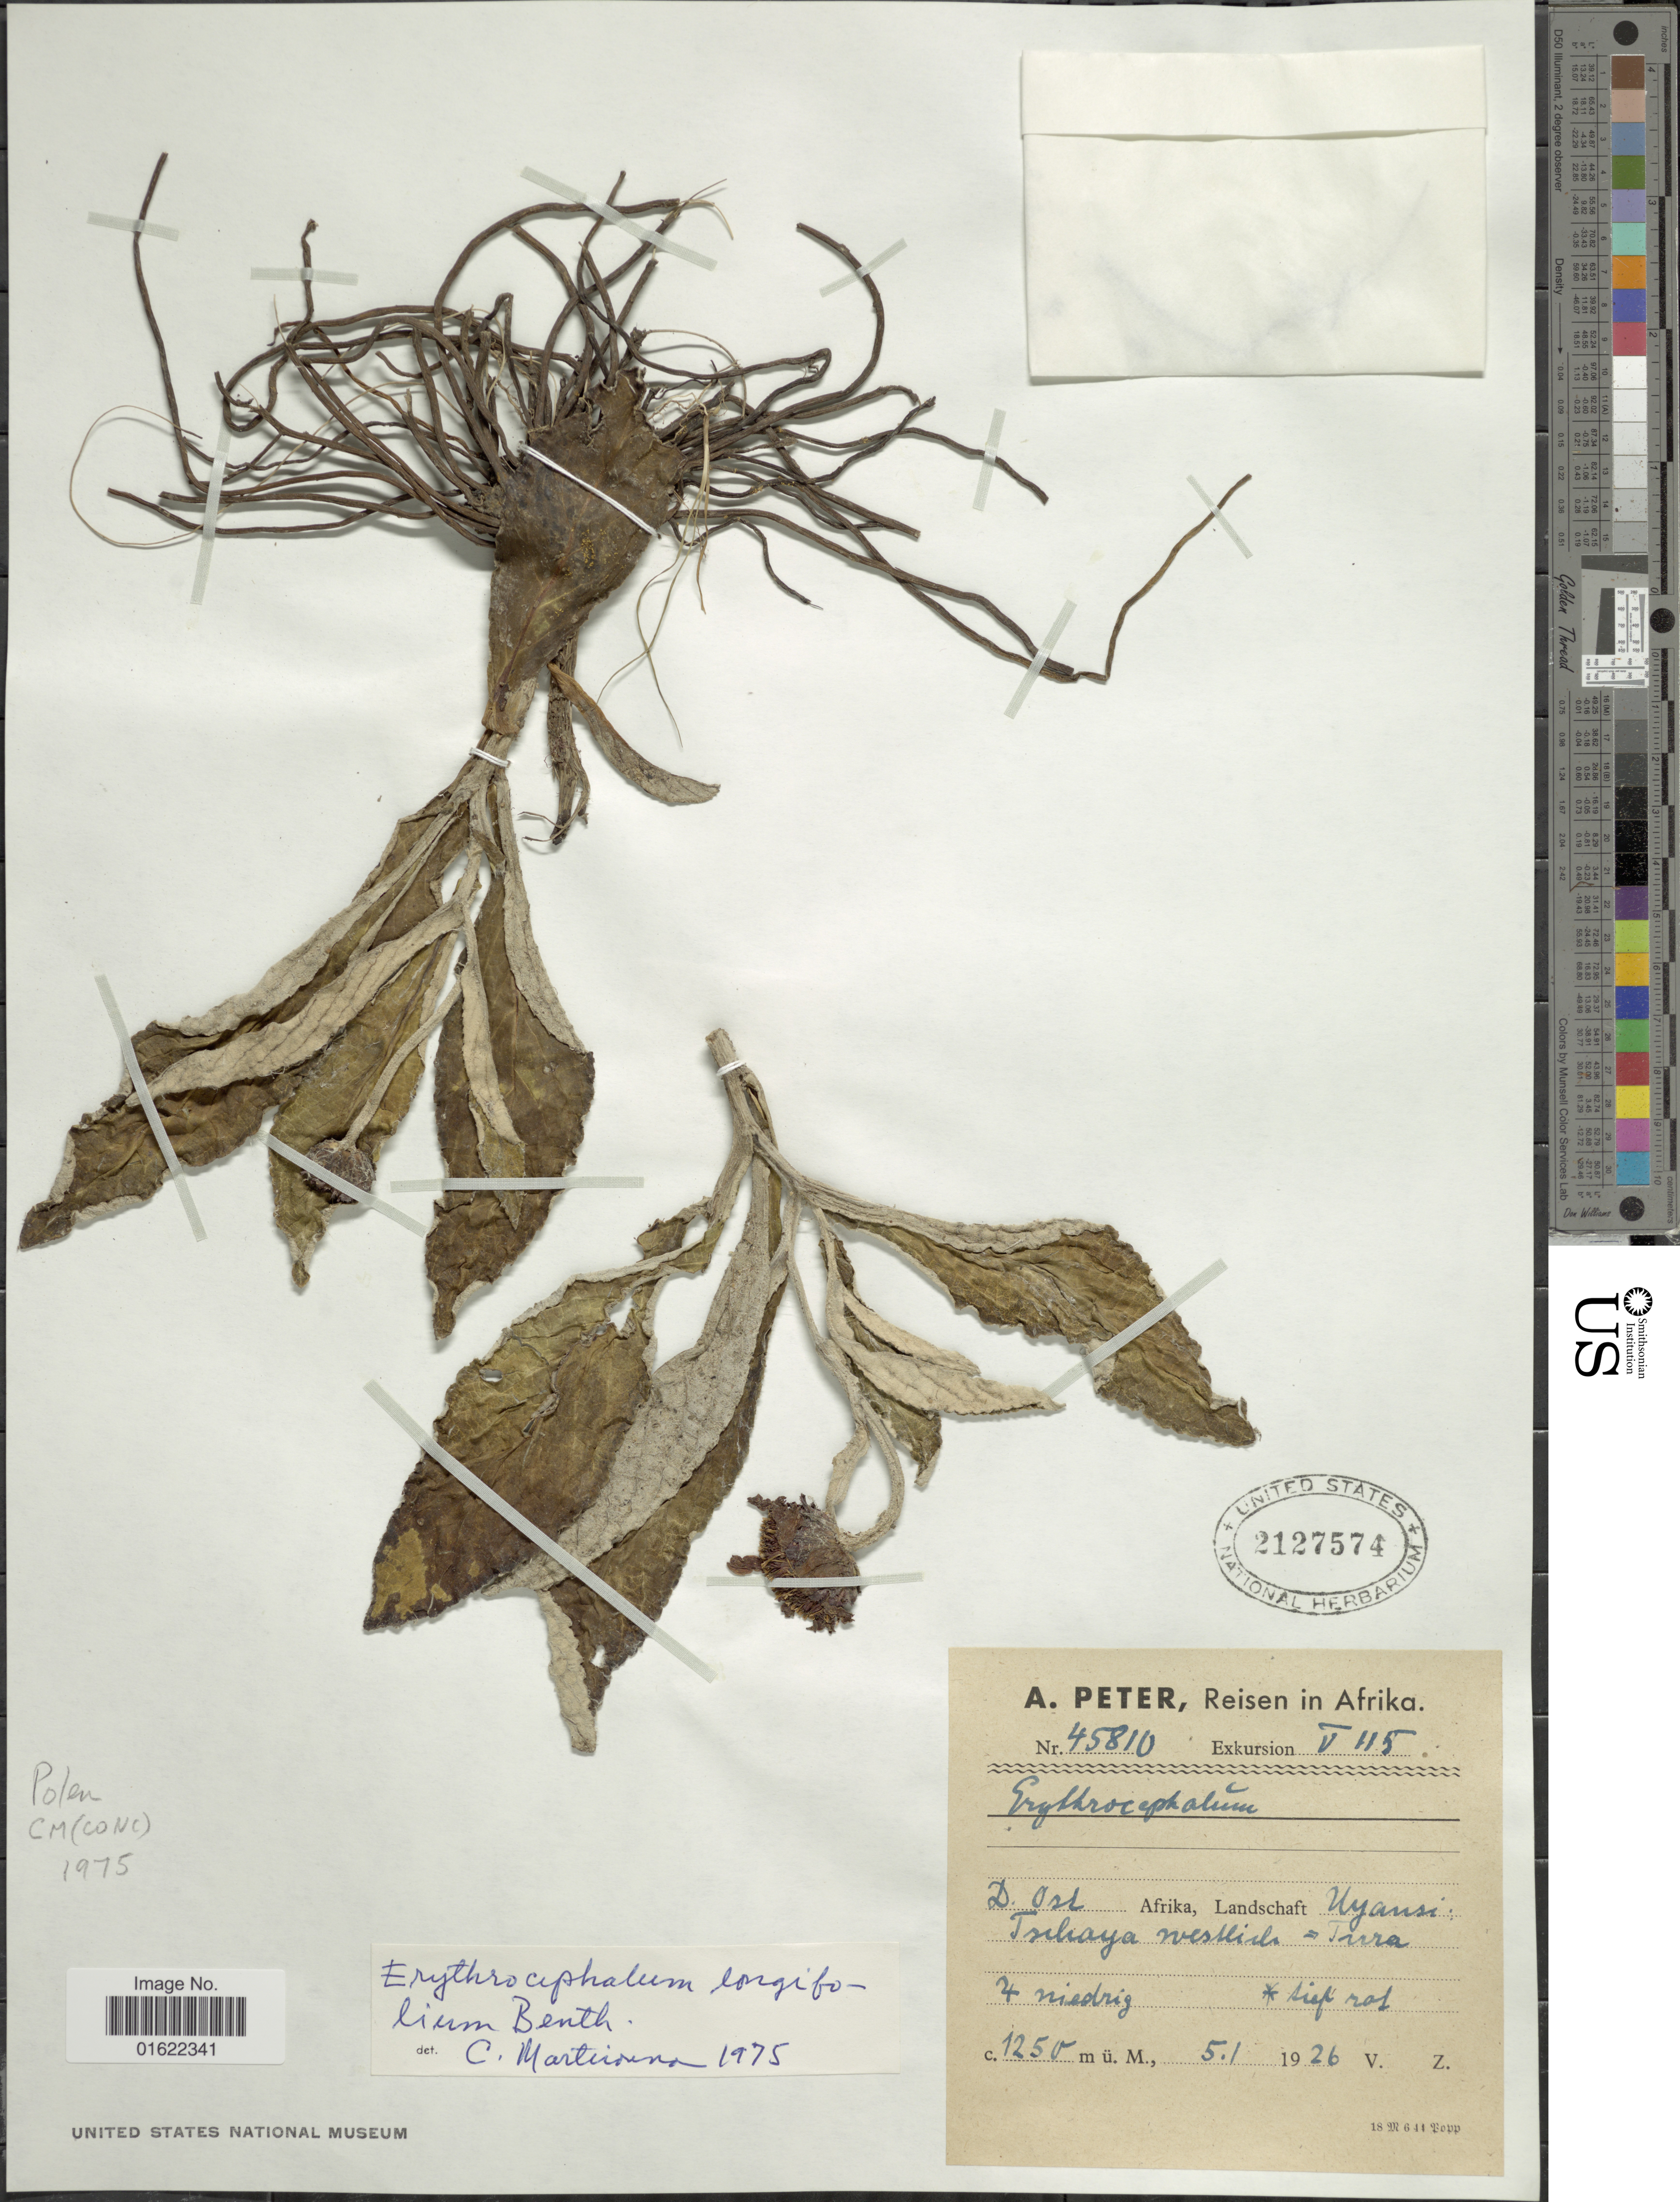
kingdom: Plantae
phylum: Tracheophyta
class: Magnoliopsida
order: Asterales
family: Asteraceae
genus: Erythrocephalum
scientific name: Erythrocephalum longifolium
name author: Benth. ex Oliv.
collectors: A. Peter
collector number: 45810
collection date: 1926-01-05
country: Ghana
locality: Landschaft Nyansi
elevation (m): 1250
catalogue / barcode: US 2127574